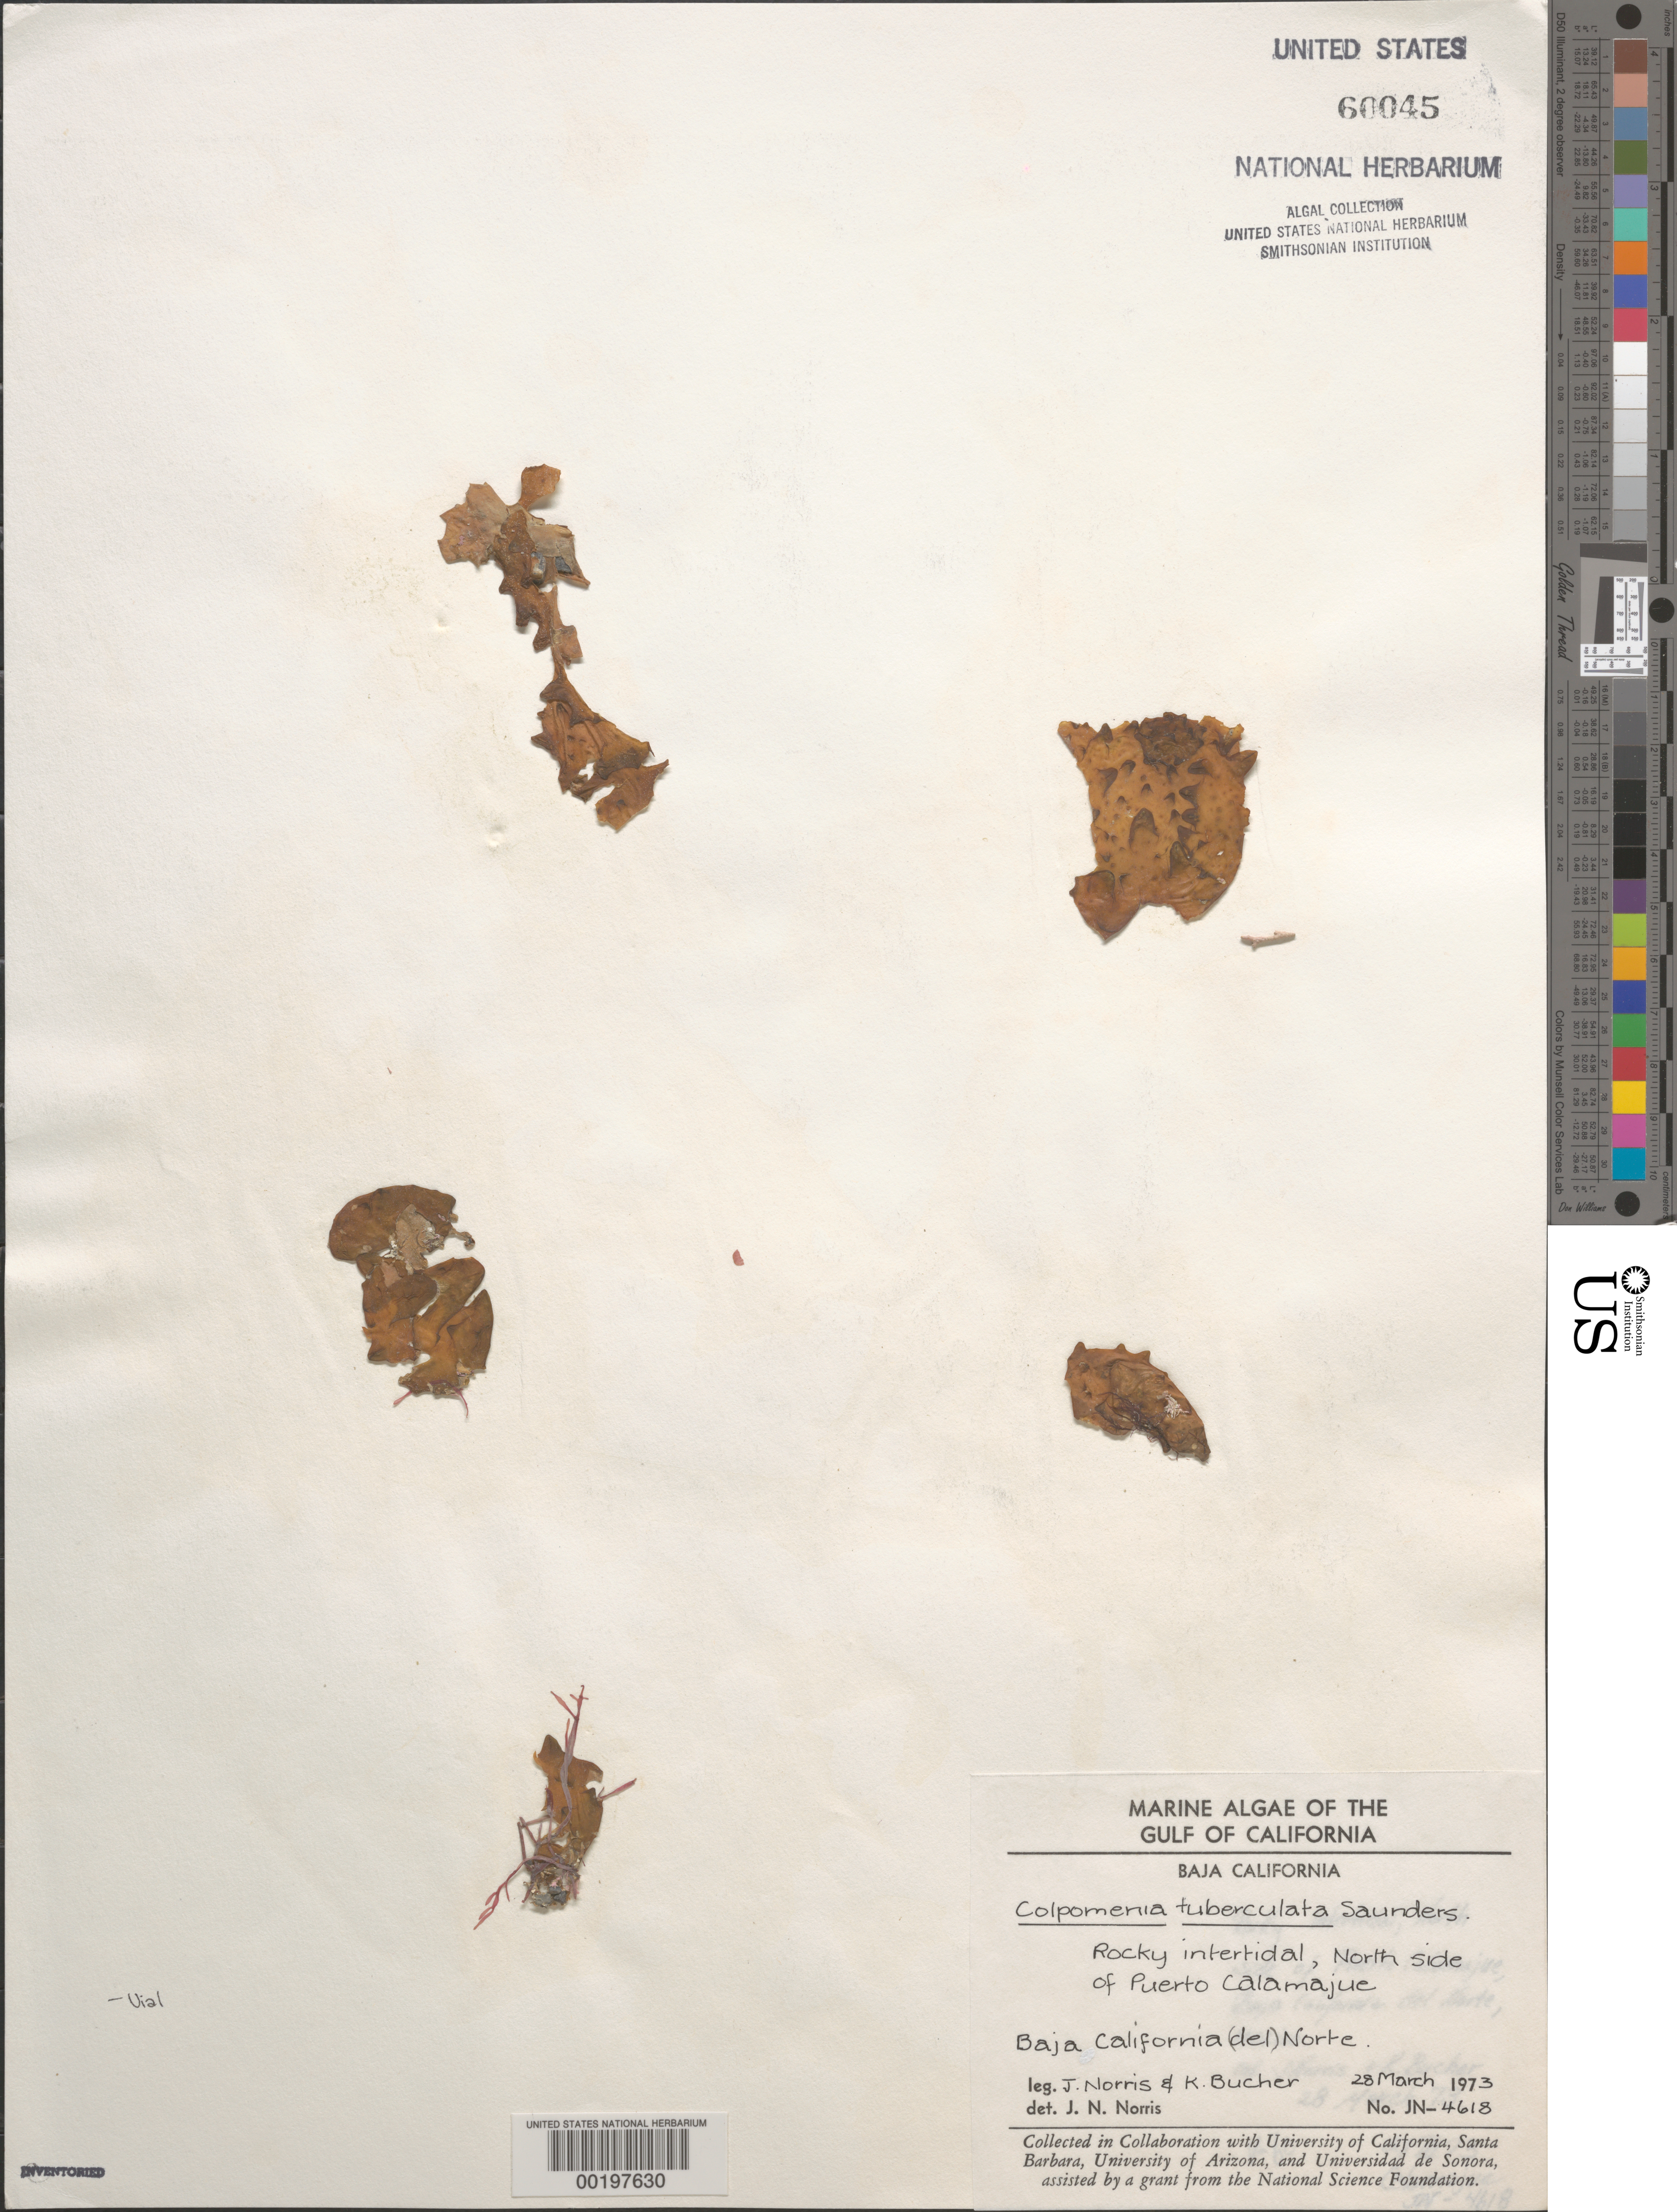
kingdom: Chromista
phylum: Ochrophyta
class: Phaeophyceae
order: Scytosiphonales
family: Scytosiphonaceae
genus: Colpomenia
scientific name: Colpomenia tuberculata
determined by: Norris, James N.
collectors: J. N. Norris & K. E. Bucher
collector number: JN-4618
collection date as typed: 28 Mar 1973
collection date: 1973-03-28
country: Mexico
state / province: Baja California Norte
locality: Puerto Calamajue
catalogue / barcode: US 60045